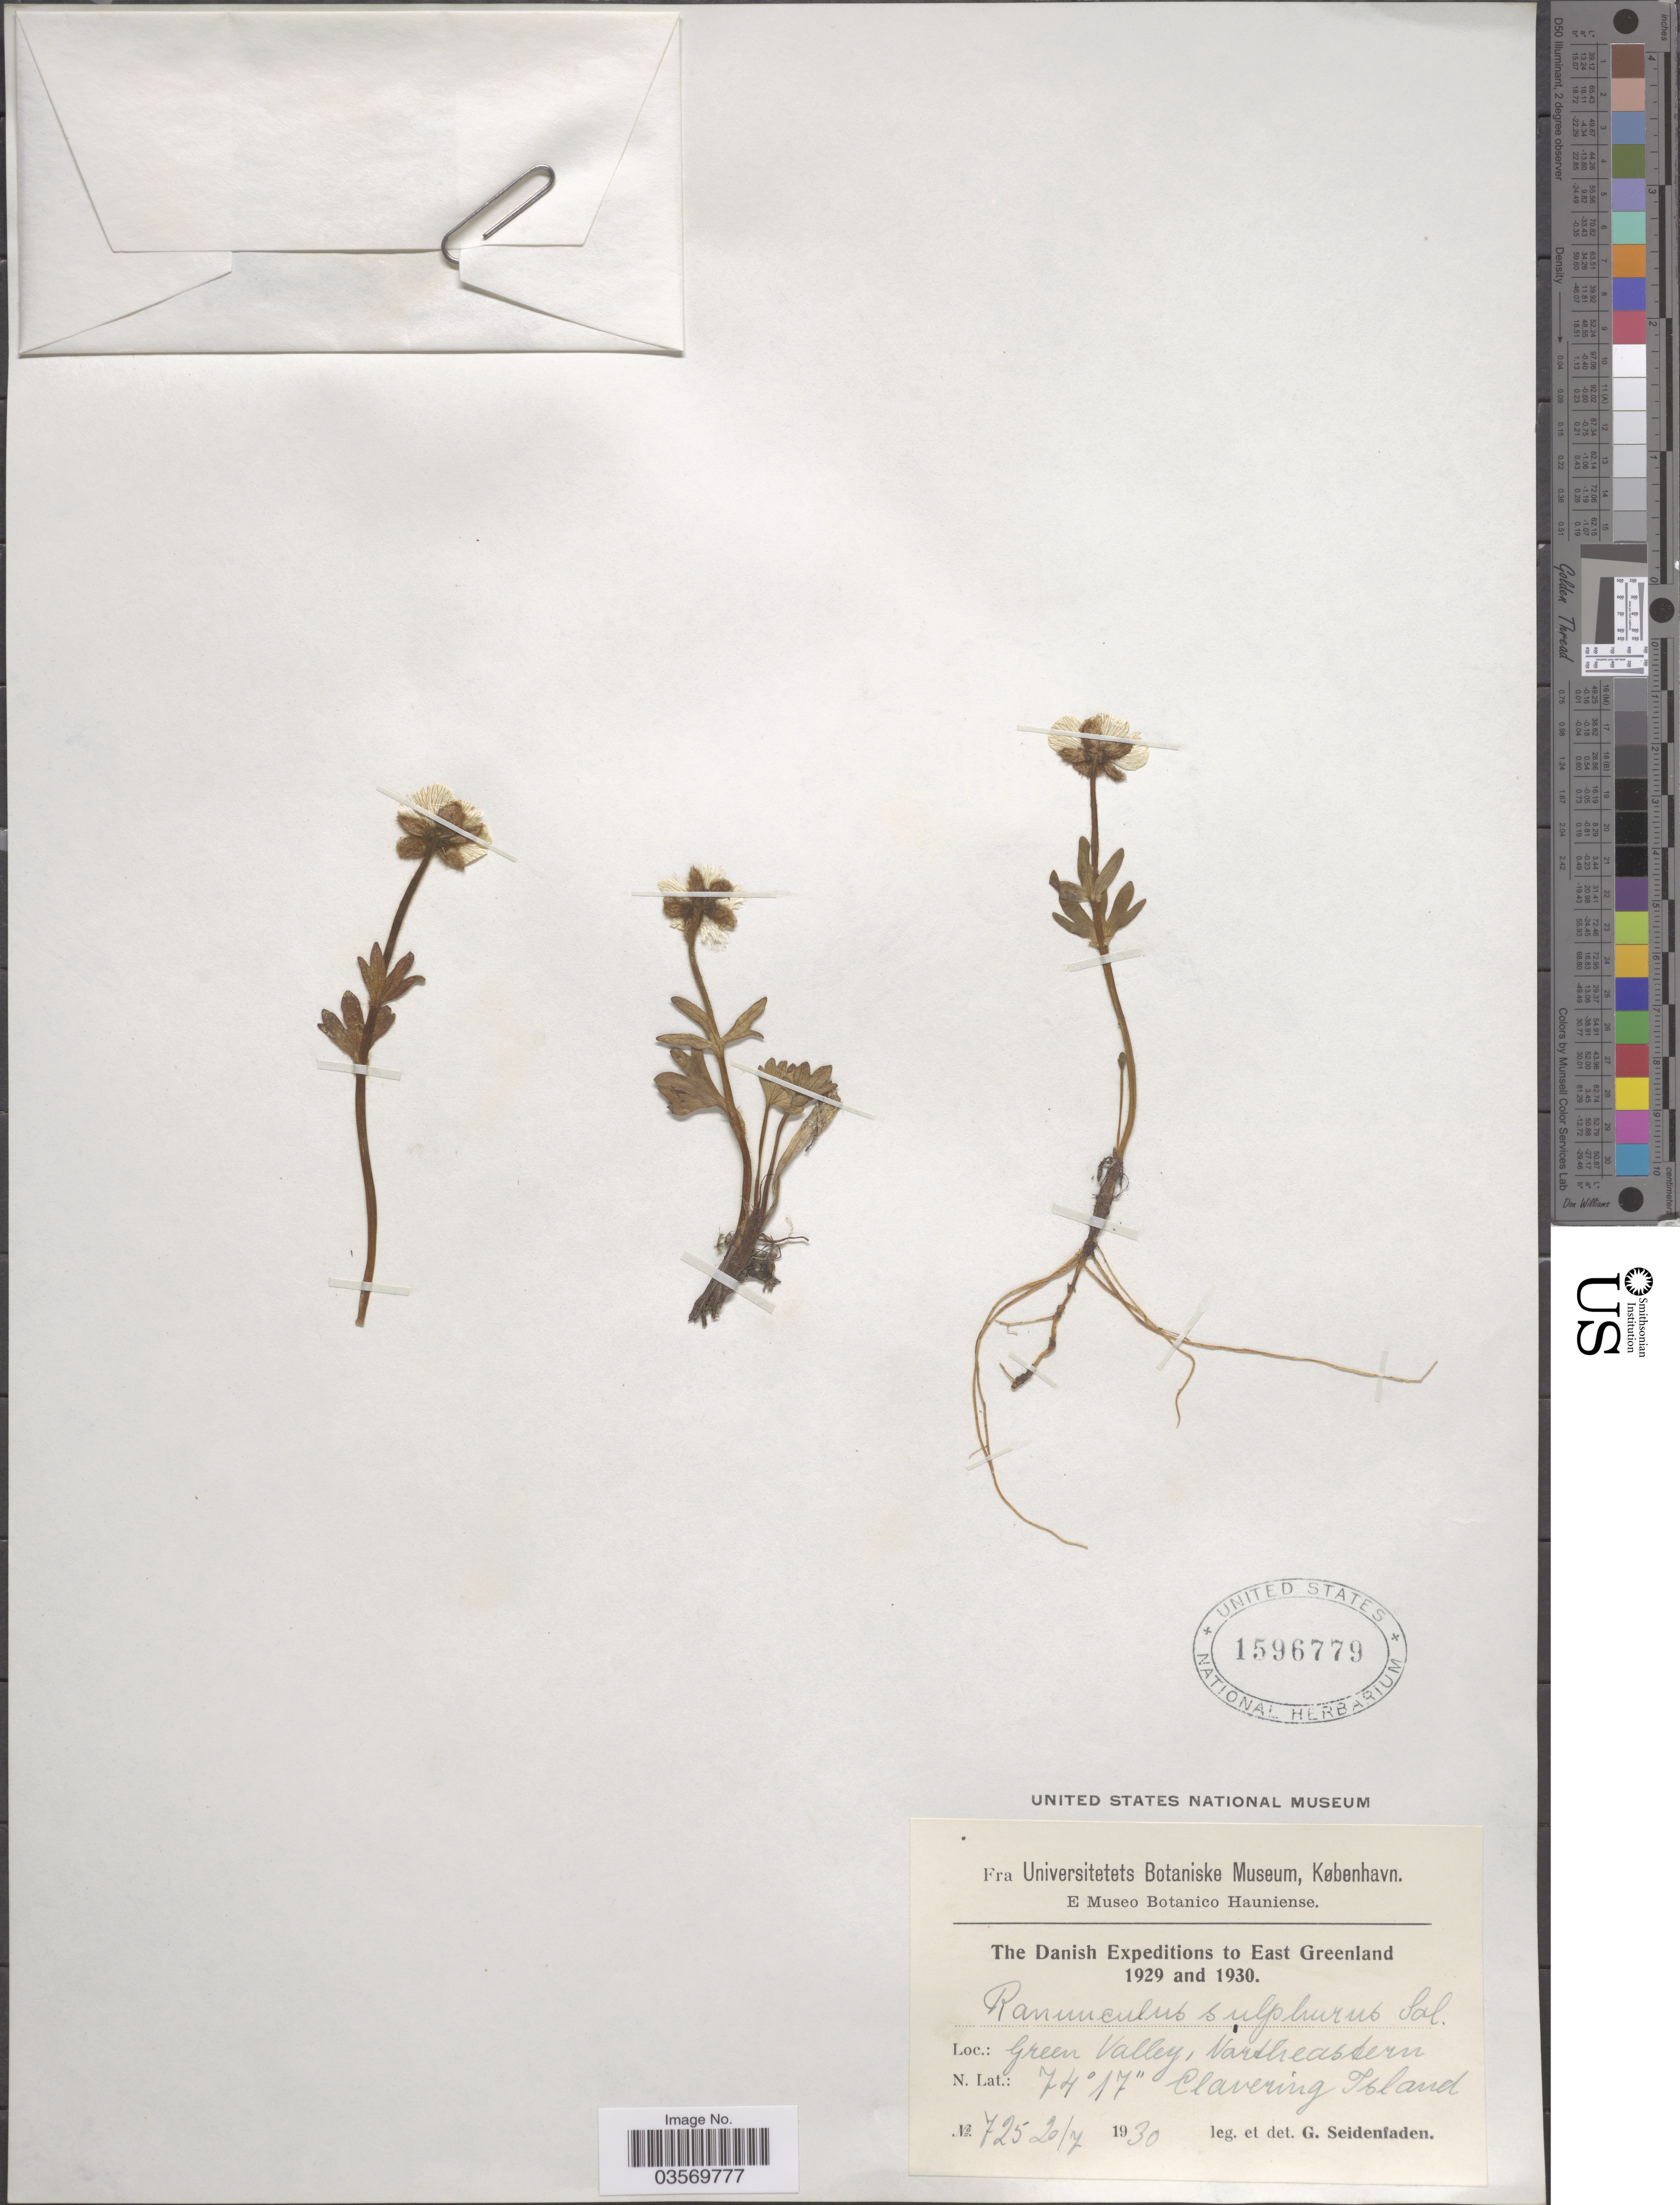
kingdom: Plantae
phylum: Tracheophyta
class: Magnoliopsida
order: Ranunculales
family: Ranunculaceae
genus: Ranunculus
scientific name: Ranunculus sulphureus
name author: Sol.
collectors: G. Seidenfaden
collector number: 725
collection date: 1930-07-20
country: Greenland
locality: East Greenland. Green Valley, Northeastern Clavering Island.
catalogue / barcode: US 1596779